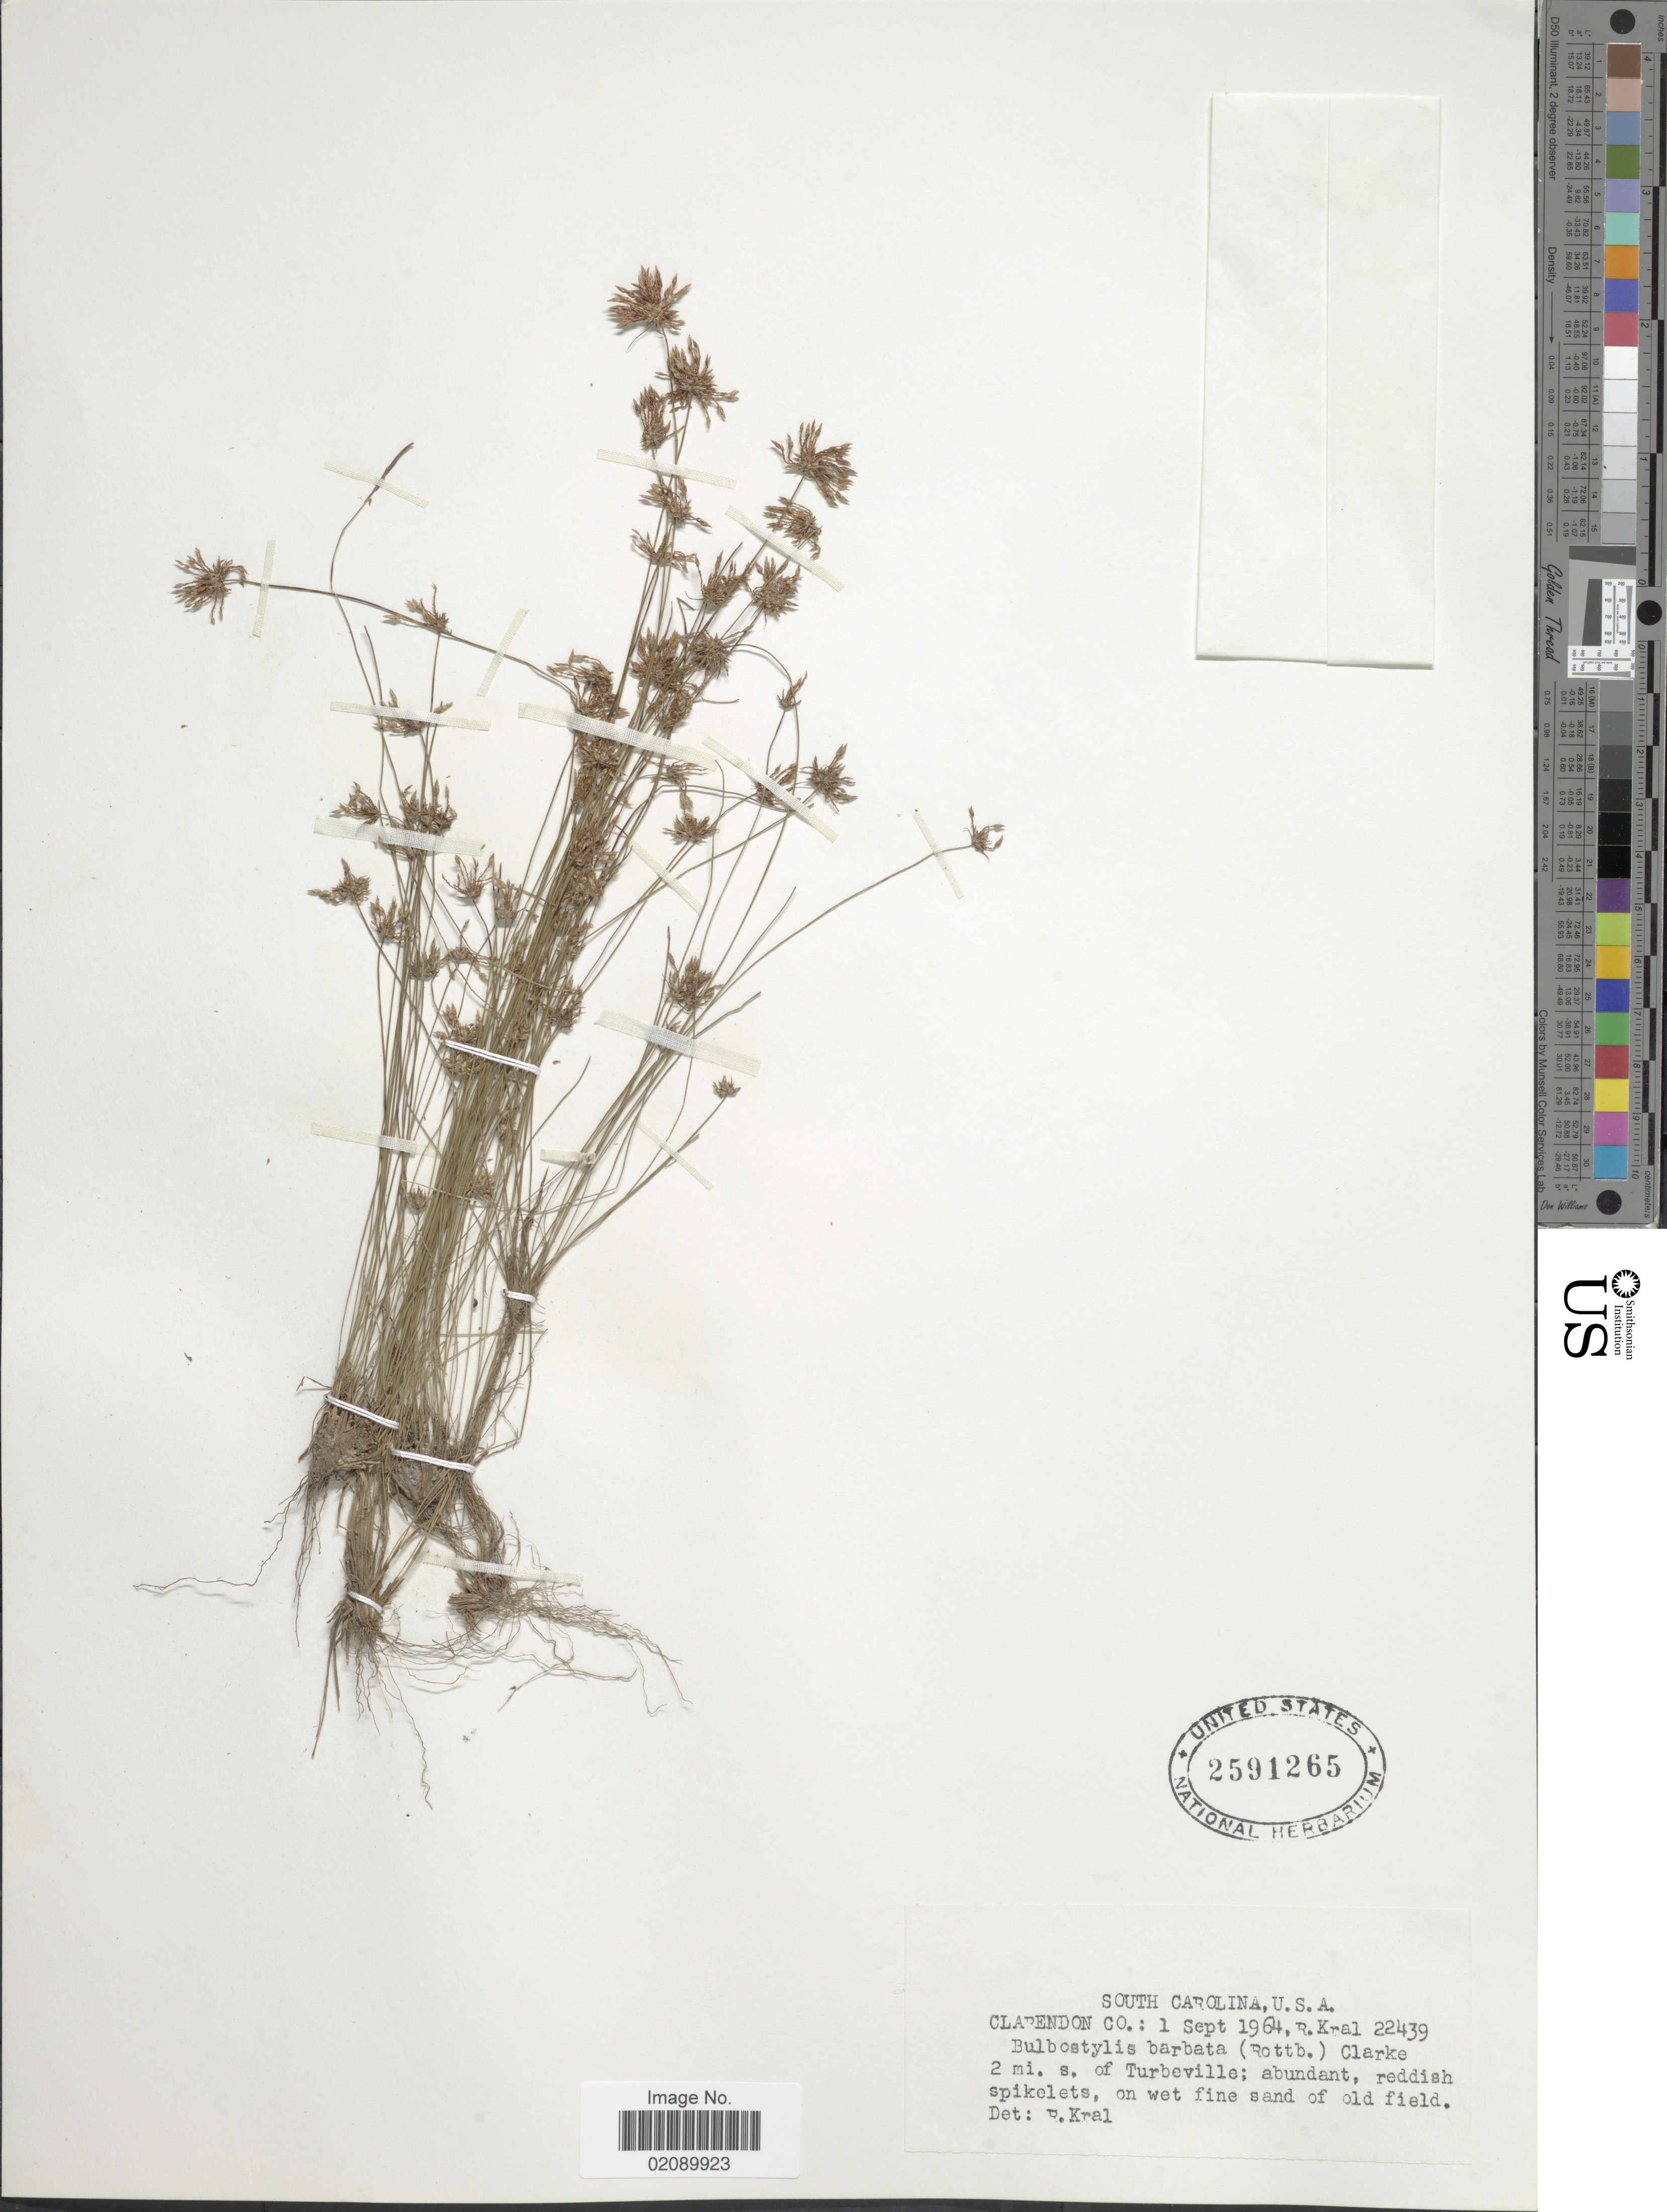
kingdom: Plantae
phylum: Tracheophyta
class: Liliopsida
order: Poales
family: Cyperaceae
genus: Bulbostylis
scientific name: Bulbostylis barbata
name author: (Rottb.) C.B. Clarke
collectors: R. Kral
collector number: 22439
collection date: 1964-09-01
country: United States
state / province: South Carolina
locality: Clarendon Co., 2 mi. s. of Turbeville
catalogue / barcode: US 2591265